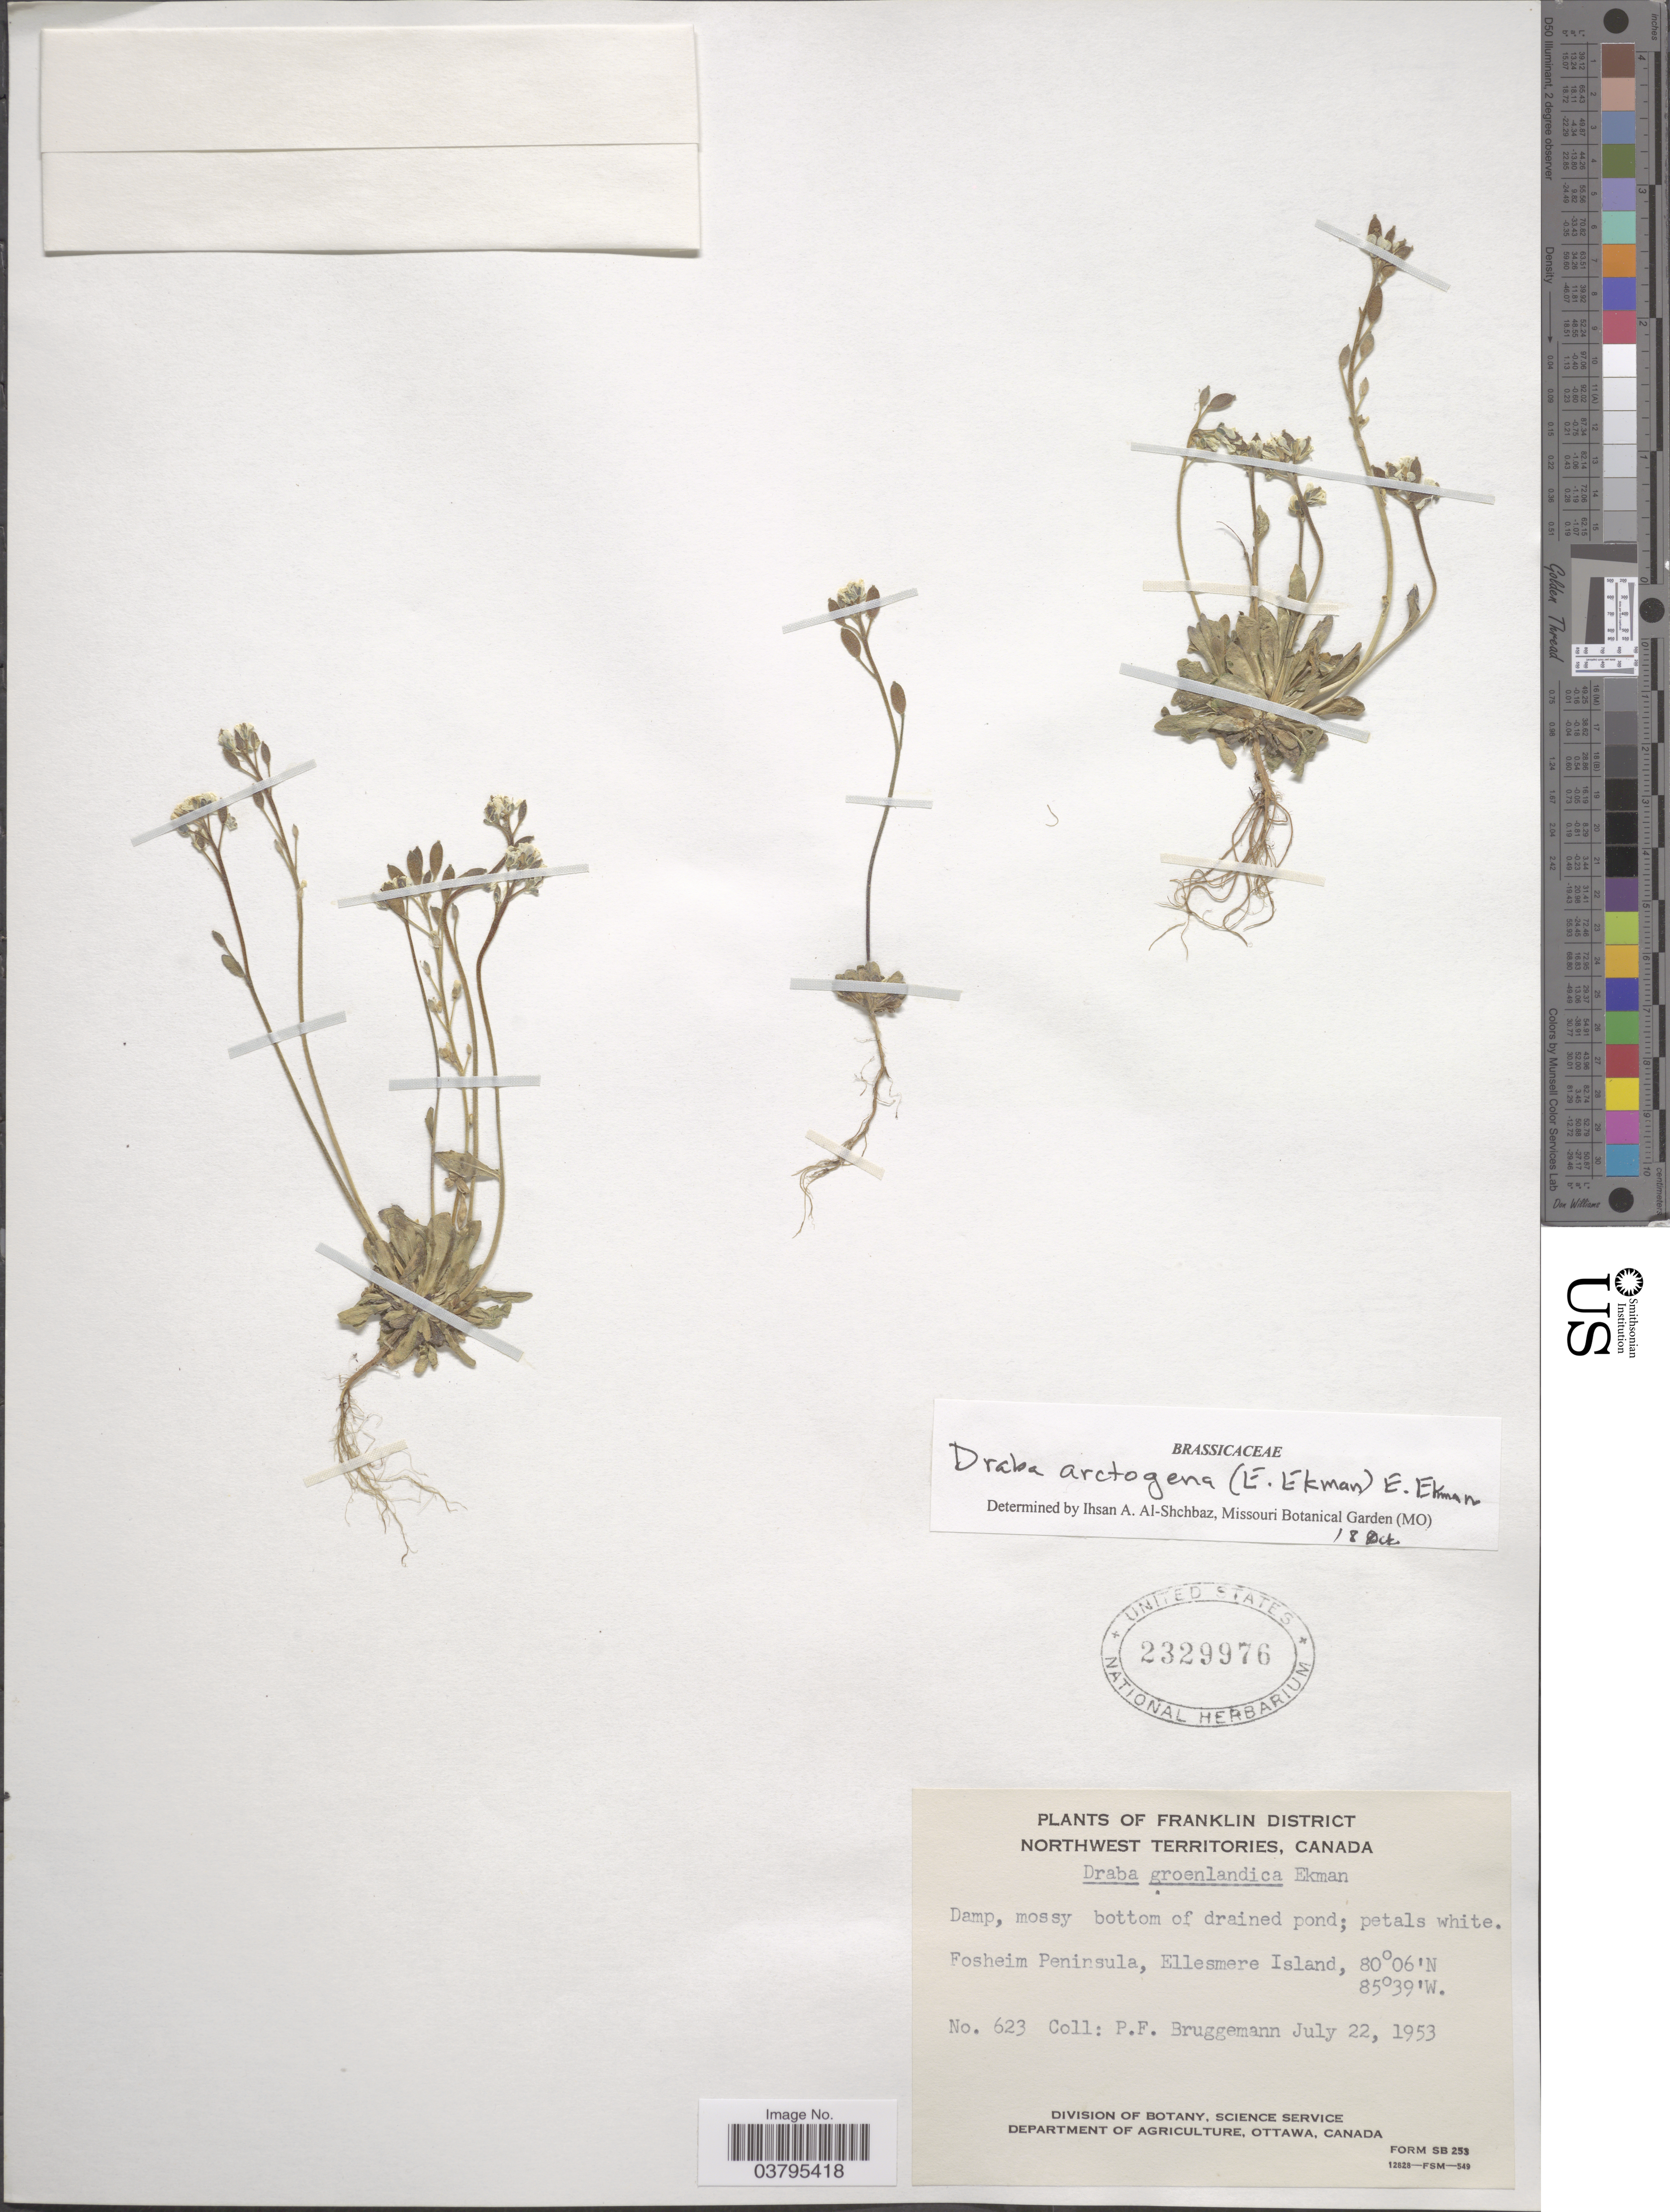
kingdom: Plantae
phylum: Tracheophyta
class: Magnoliopsida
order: Brassicales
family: Brassicaceae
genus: Draba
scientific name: Draba arctogena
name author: (E. Ekman) E. Ekman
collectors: P. Bruggemann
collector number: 623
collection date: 1953-07-22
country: Canada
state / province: Northwest Territories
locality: Franklin District. Fosheim Peninsula, Ellesmere Island.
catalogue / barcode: US 2329976